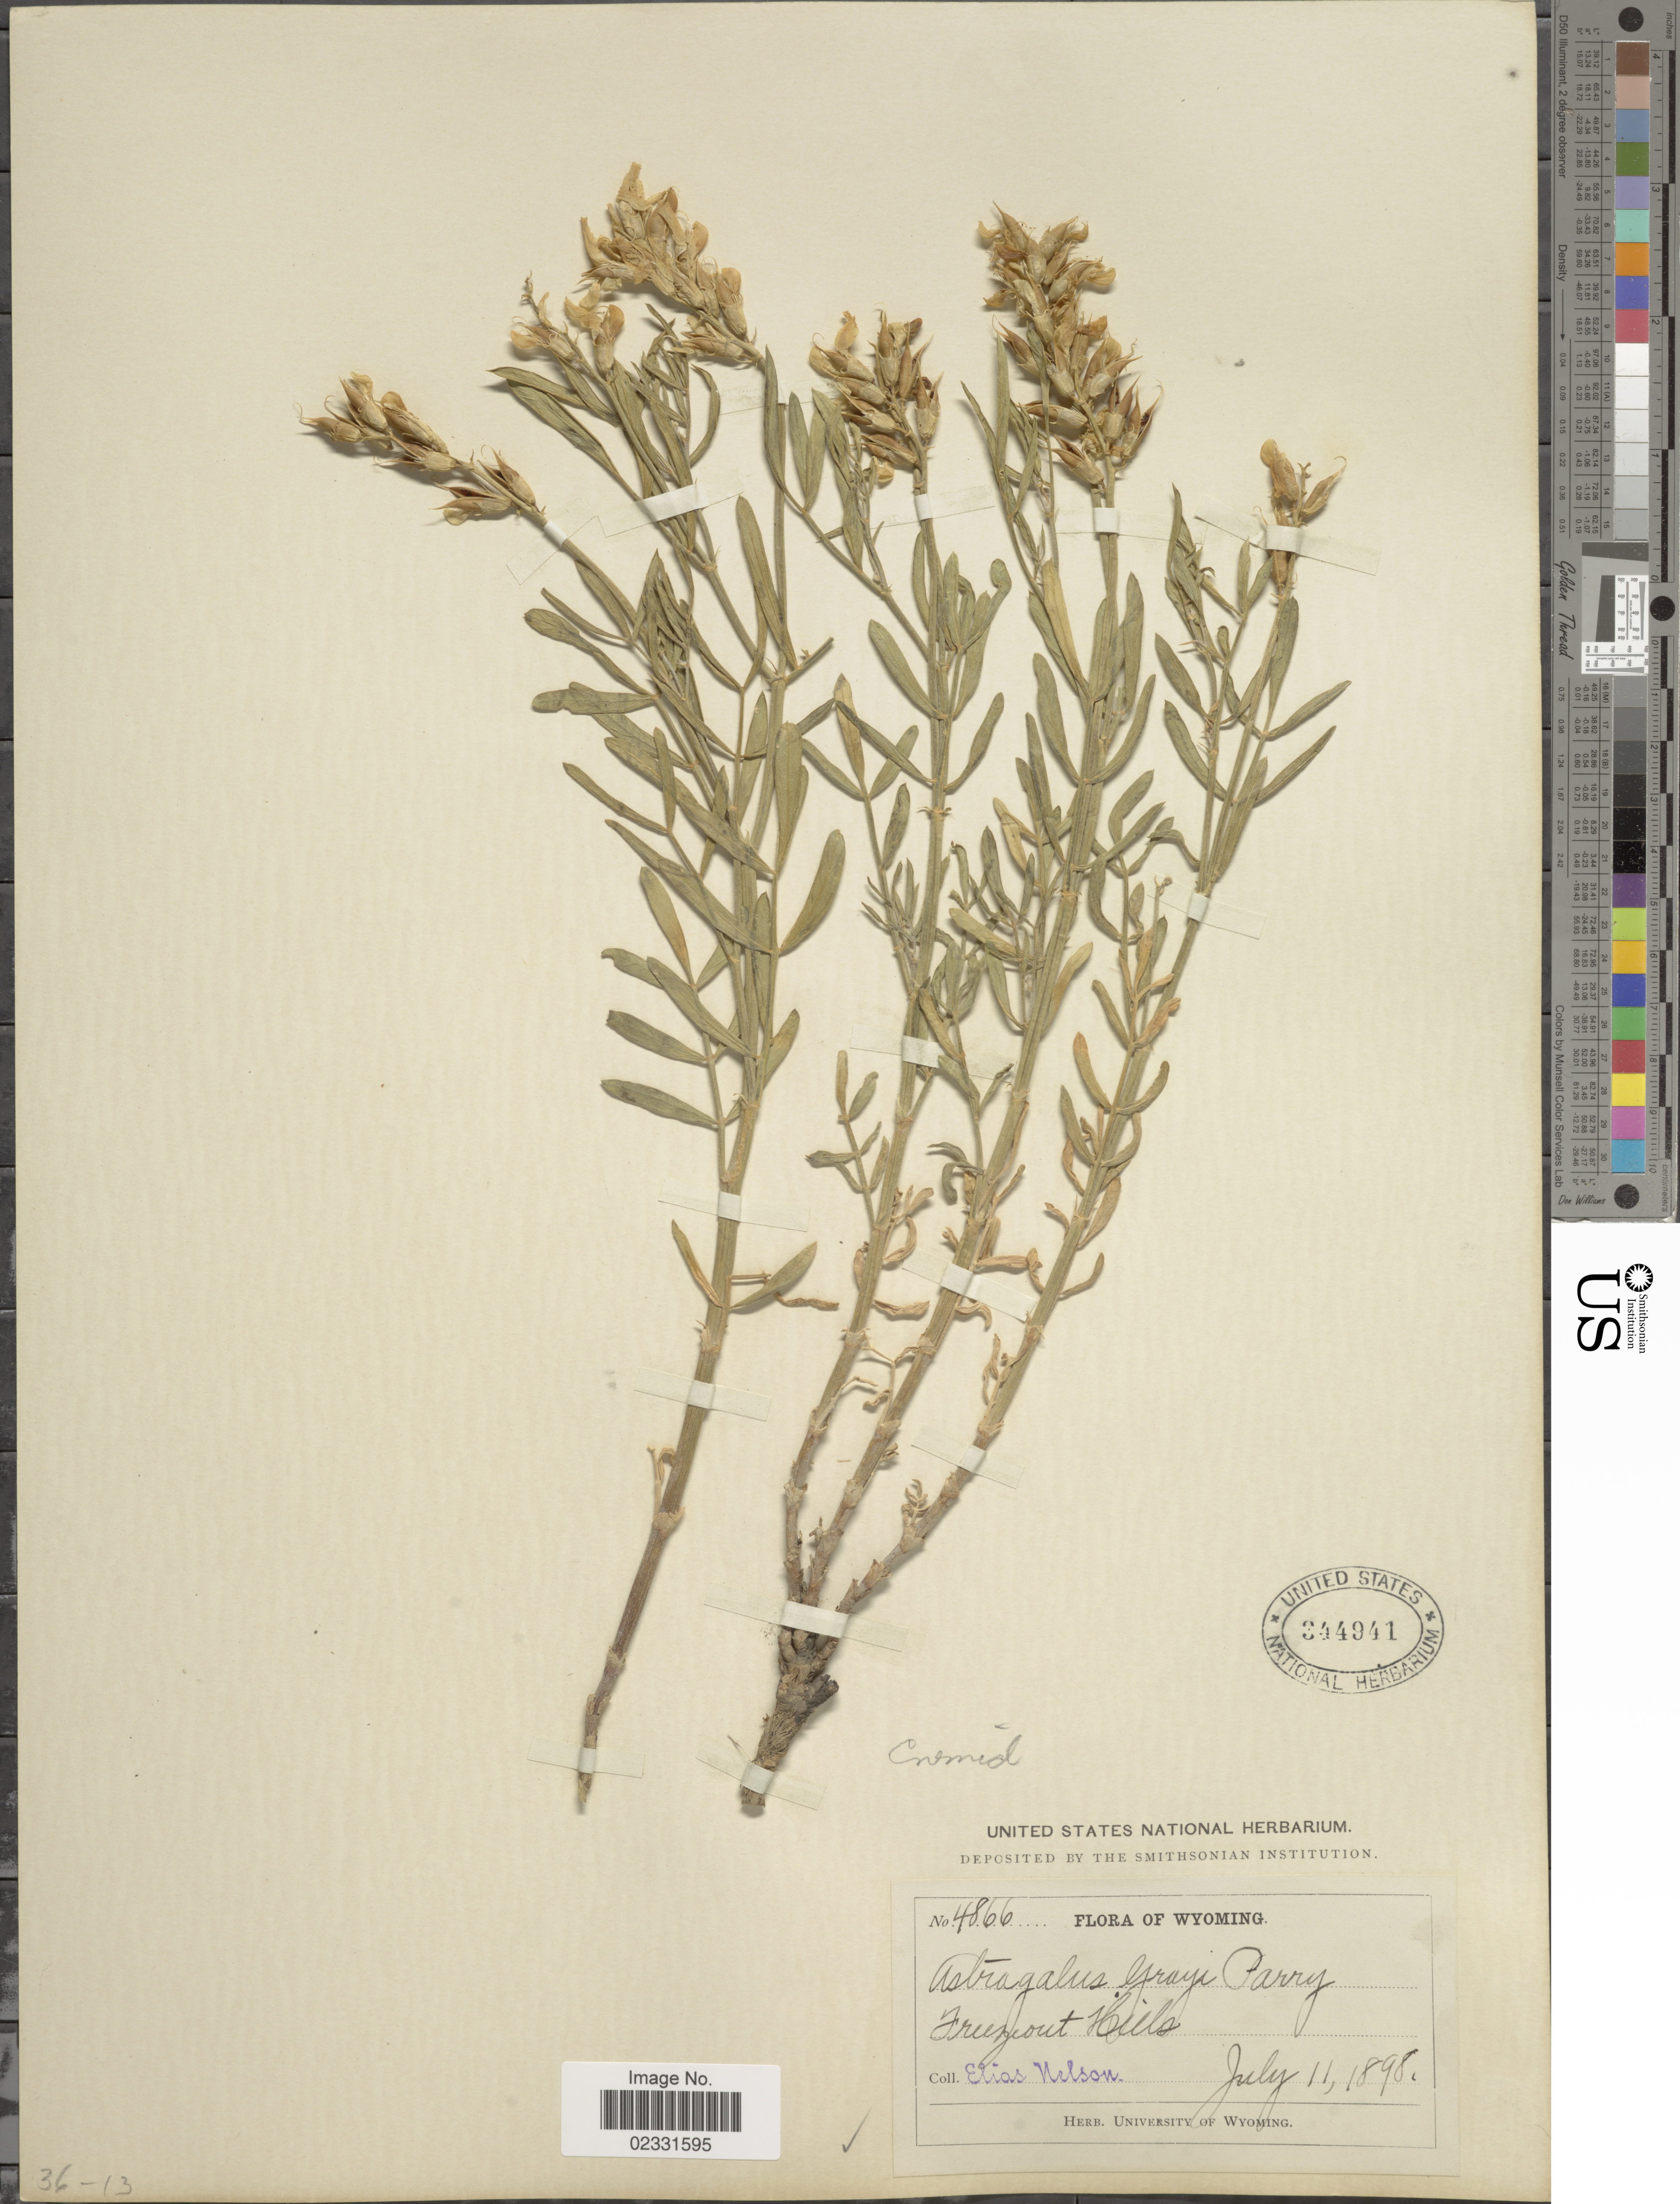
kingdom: Plantae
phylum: Tracheophyta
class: Magnoliopsida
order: Fabales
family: Fabaceae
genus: Astragalus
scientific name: Astragalus grayi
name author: S. Watson ex Parry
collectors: E. Nelson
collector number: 4866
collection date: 1898-07-11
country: United States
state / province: Wyoming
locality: Freezout Hills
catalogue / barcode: US 344941